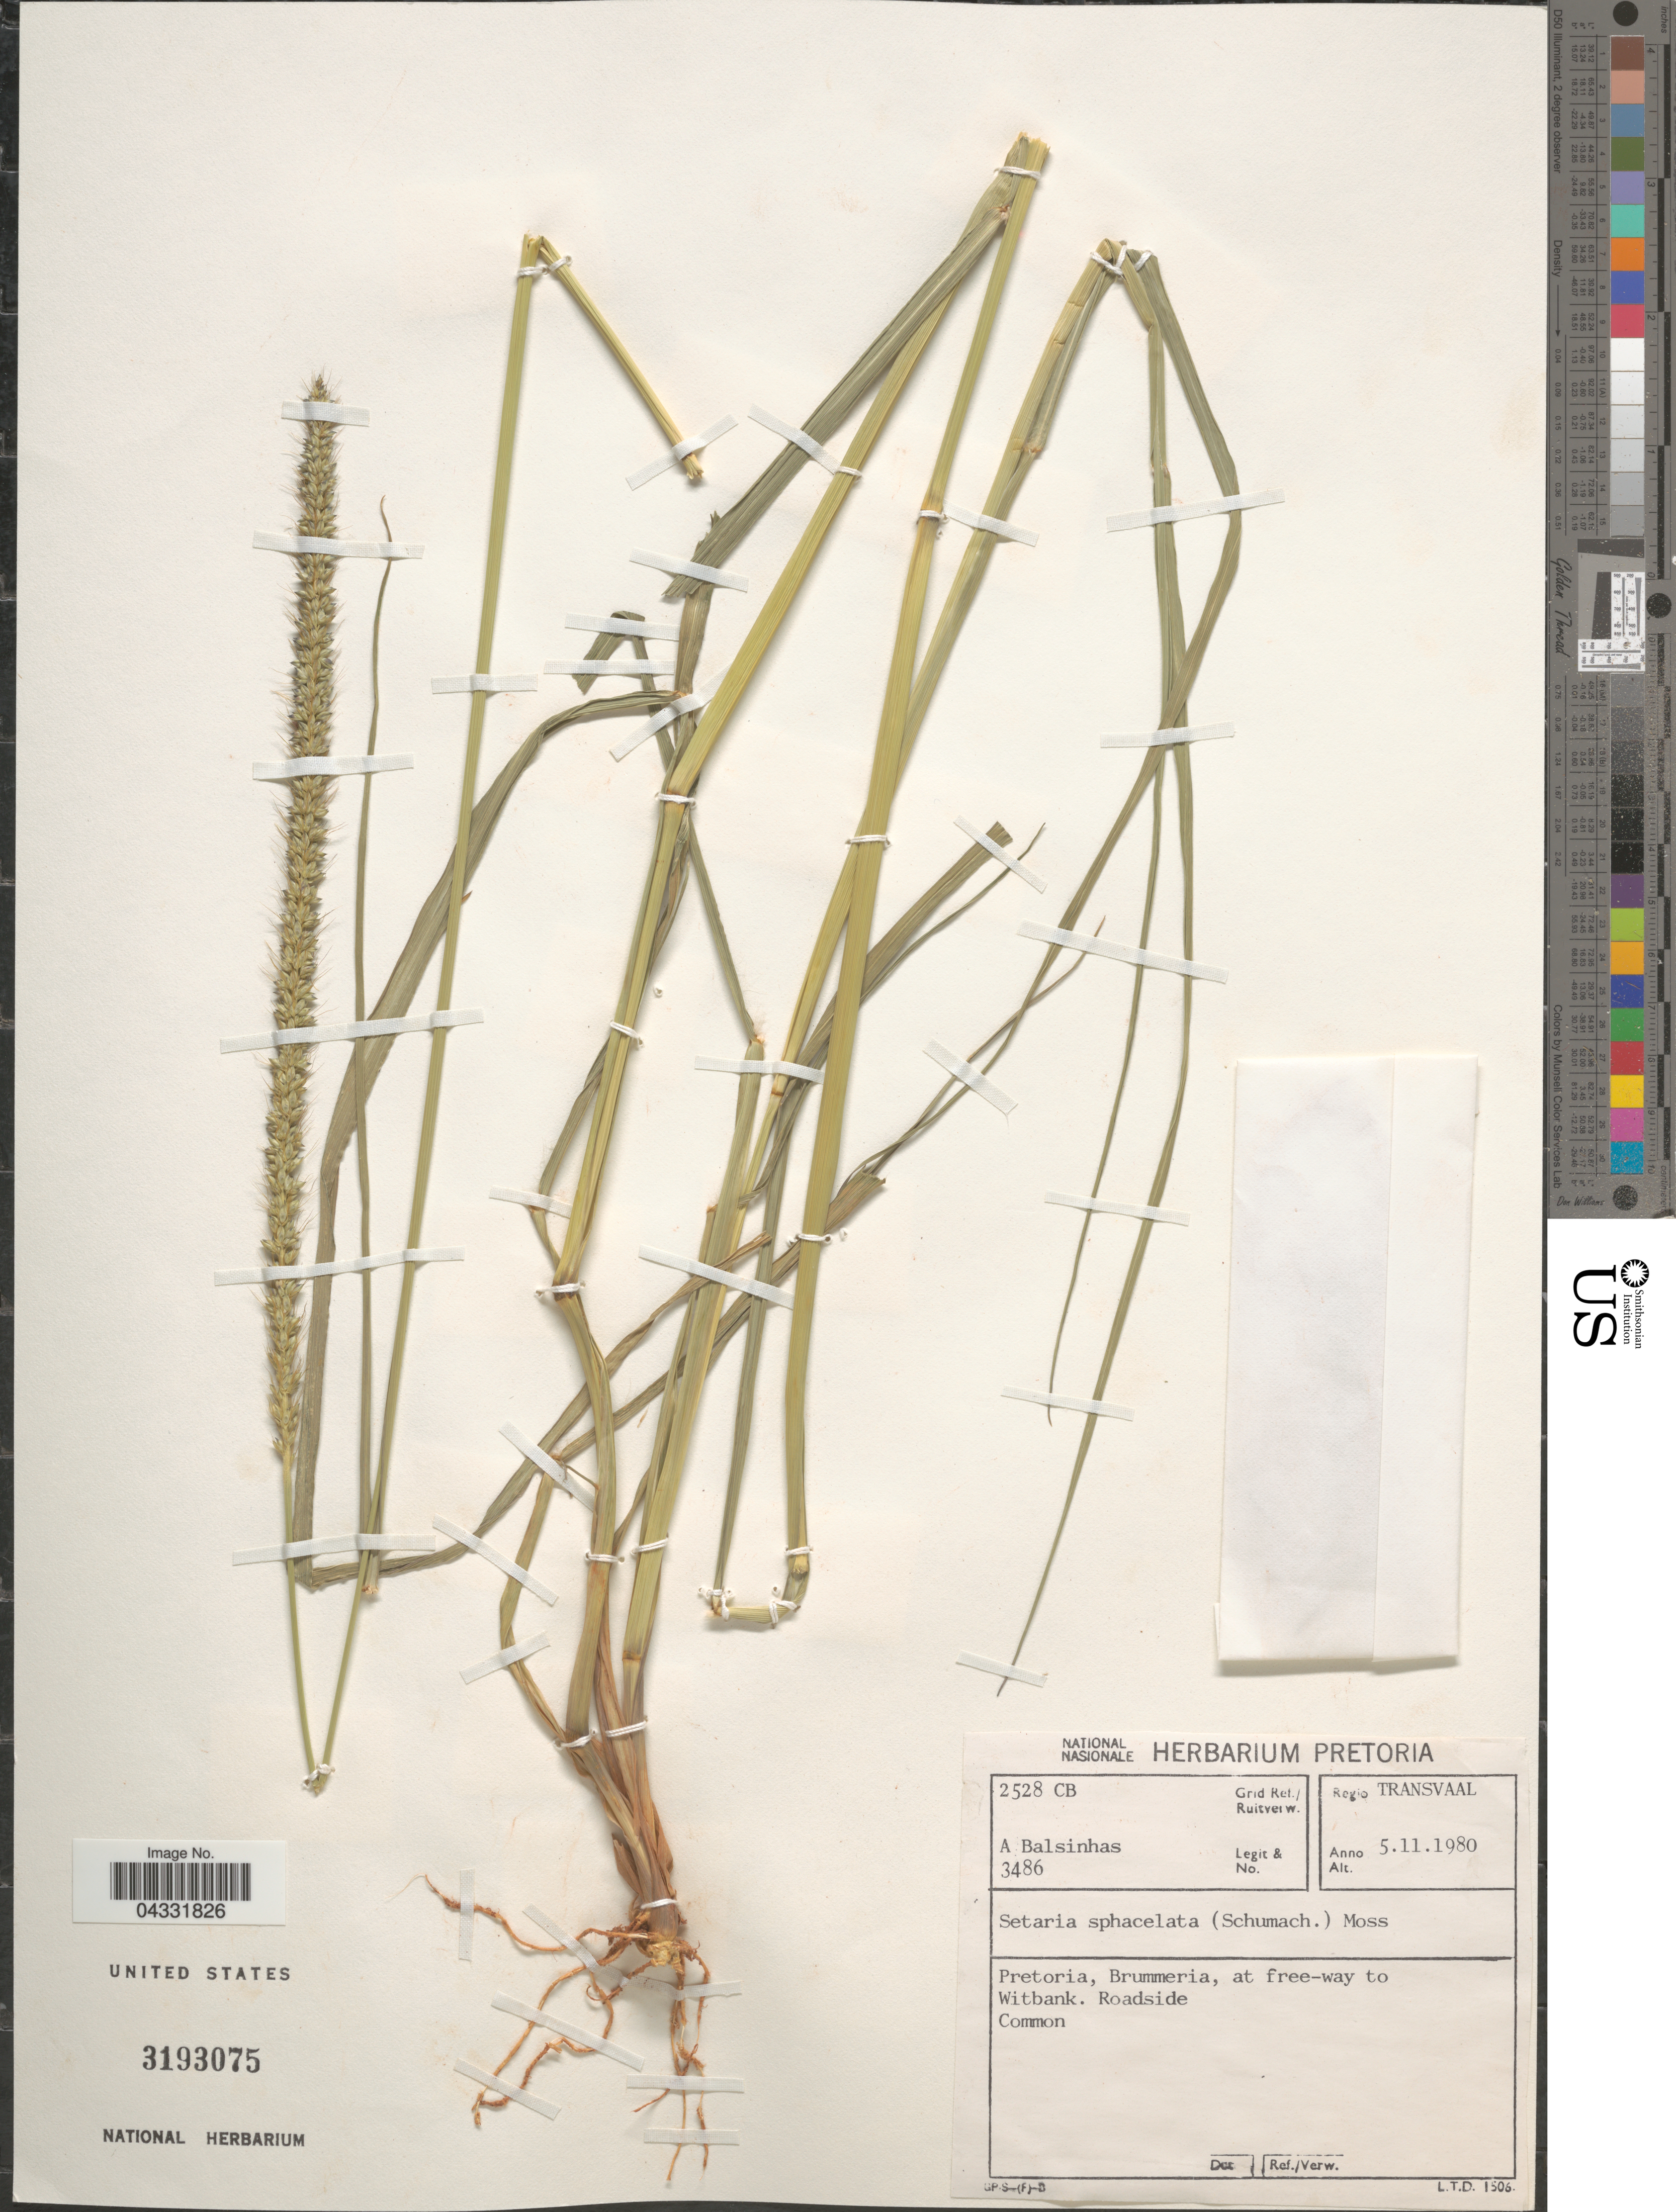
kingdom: Plantae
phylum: Tracheophyta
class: Liliopsida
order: Poales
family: Poaceae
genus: Setaria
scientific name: Setaria sphacelata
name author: (Schumach.) Stapf & Hubb. ex Moss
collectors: A. A. Balsinhas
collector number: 3486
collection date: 1980-11-05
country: South Africa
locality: Grid Ref./ Ruitverw. 2528 CB. Regio Transvaal. Pretoria, Brummeria, at free-way to Witbank.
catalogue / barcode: US 3193075